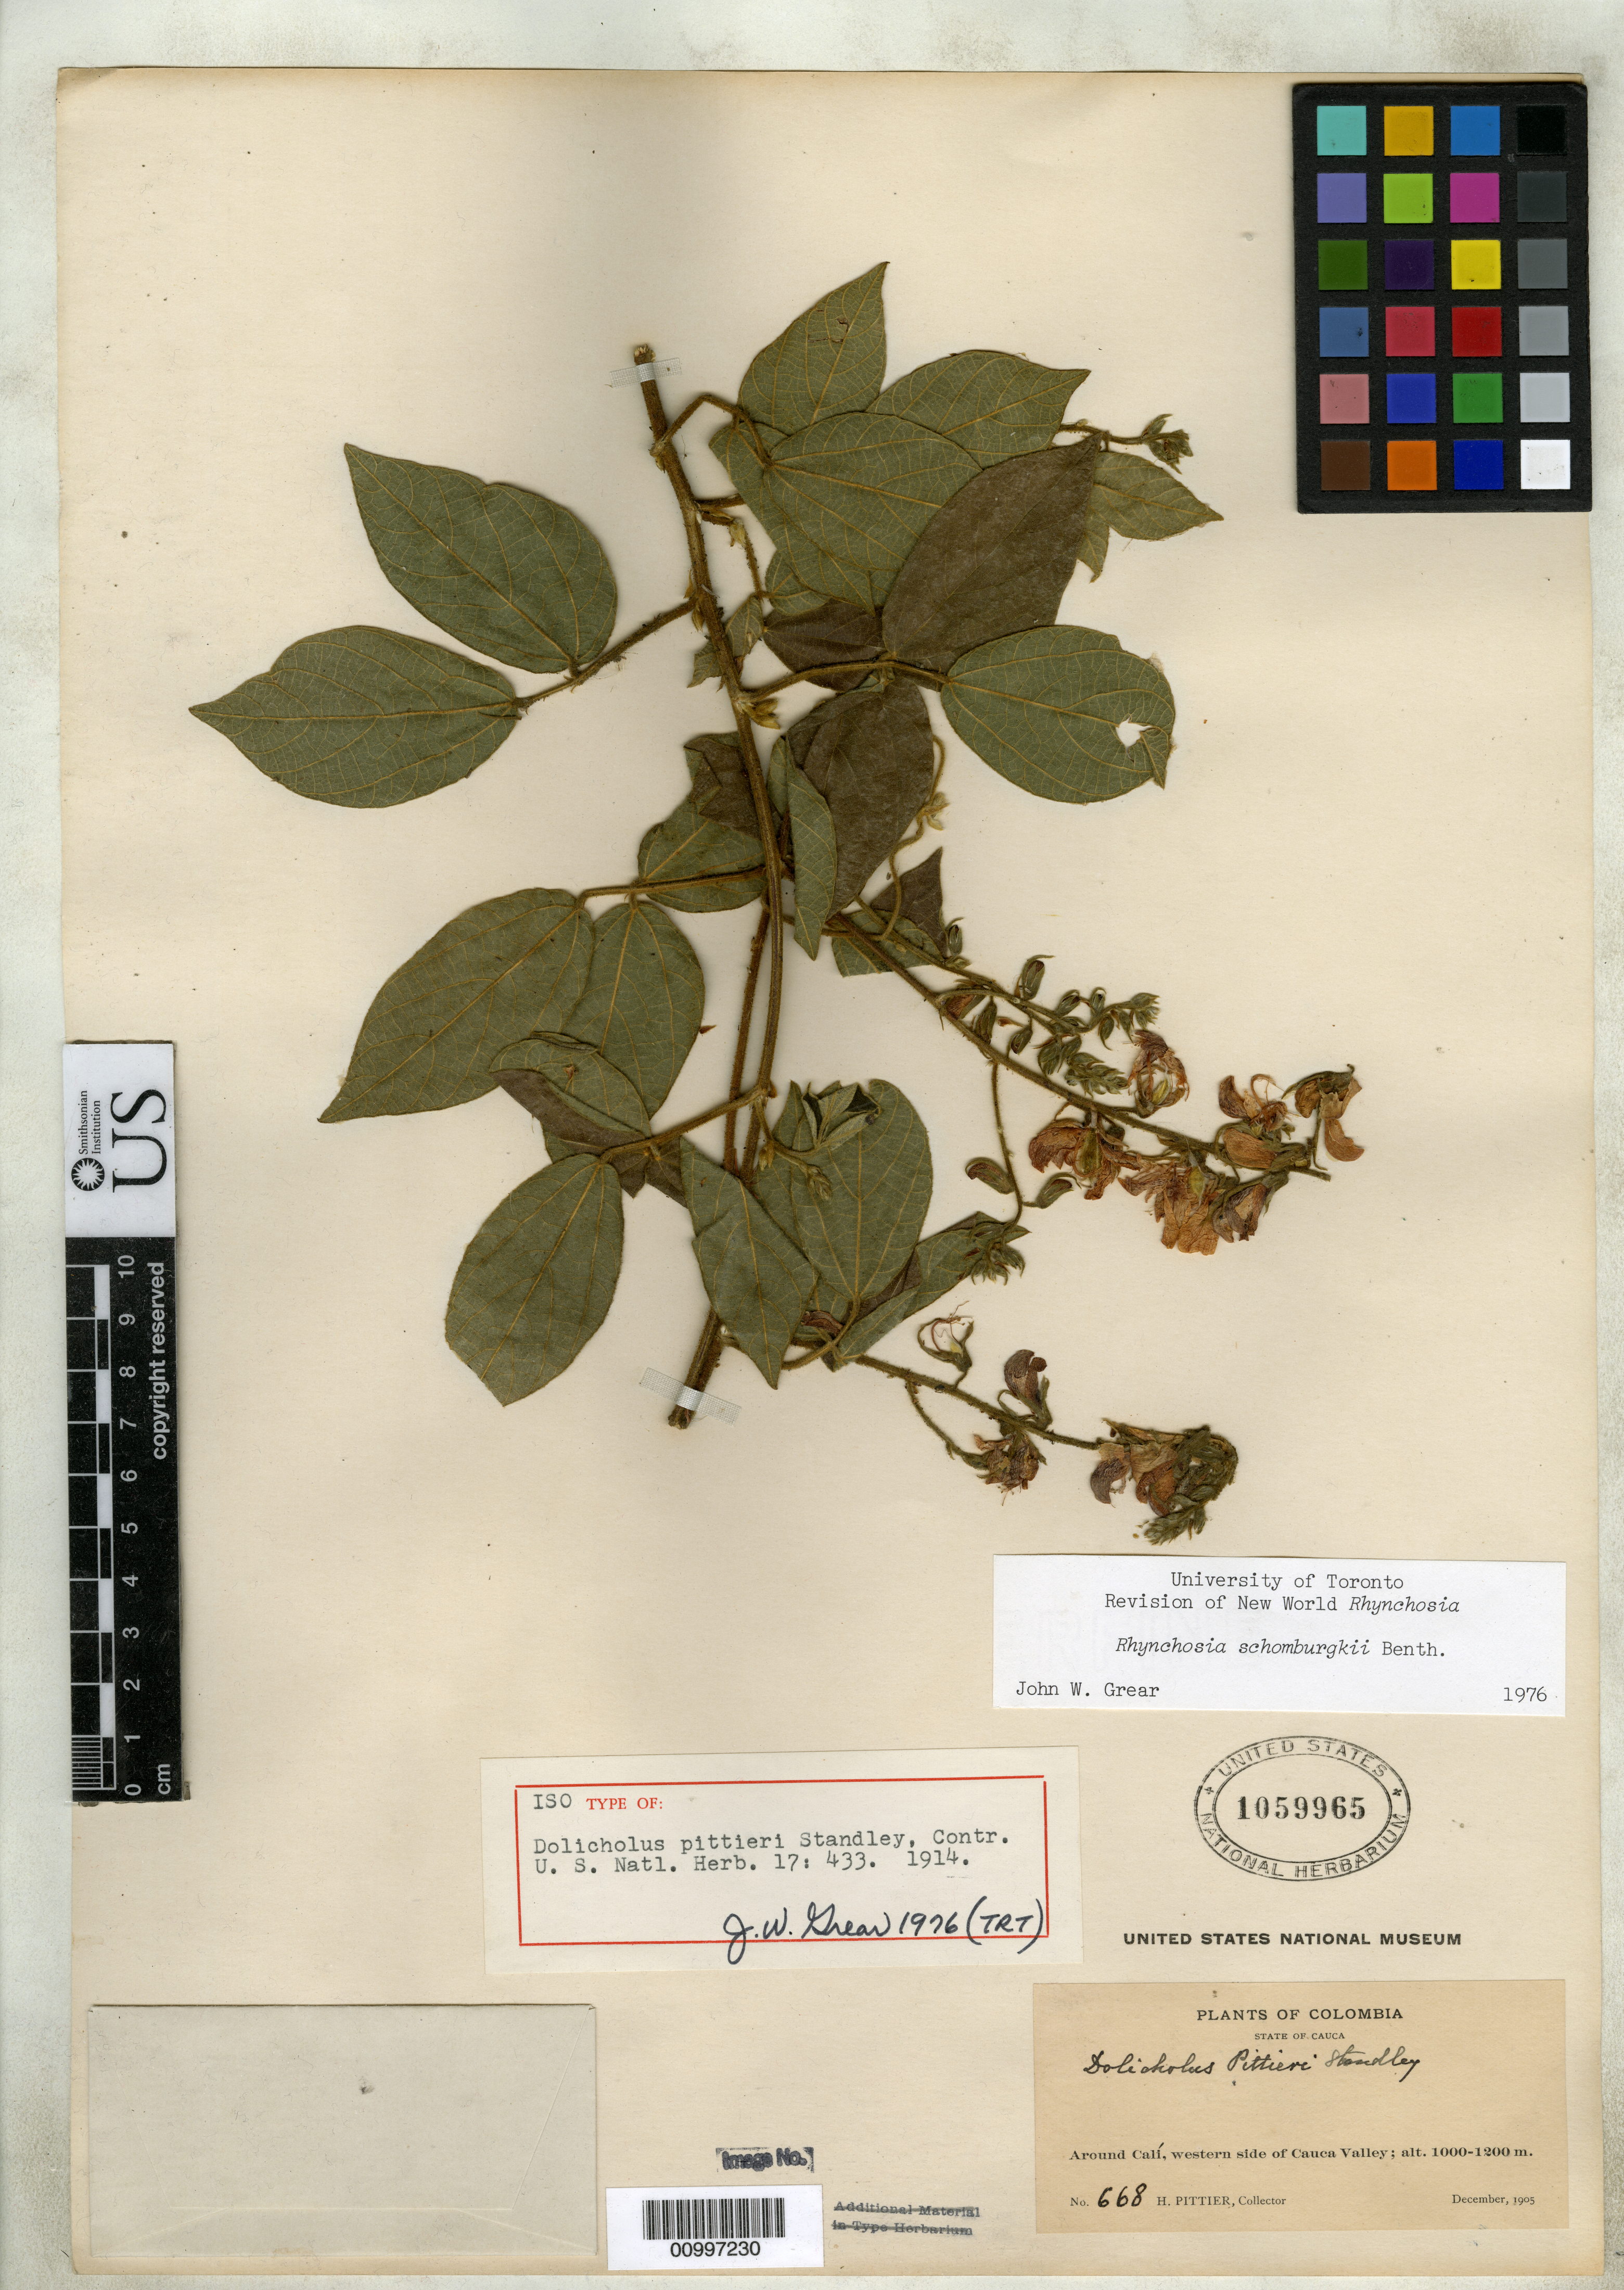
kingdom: Plantae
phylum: Tracheophyta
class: Magnoliopsida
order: Fabales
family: Fabaceae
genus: Dolicholus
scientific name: Dolicholus pittieri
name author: Standl.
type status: Isotype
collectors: H. F. Pittier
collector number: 668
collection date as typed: Dec 1905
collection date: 1905-12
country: Colombia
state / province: Valle del Cauca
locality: Around Cali, western side of Cauca Valley.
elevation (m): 1000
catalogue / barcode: US 1059965